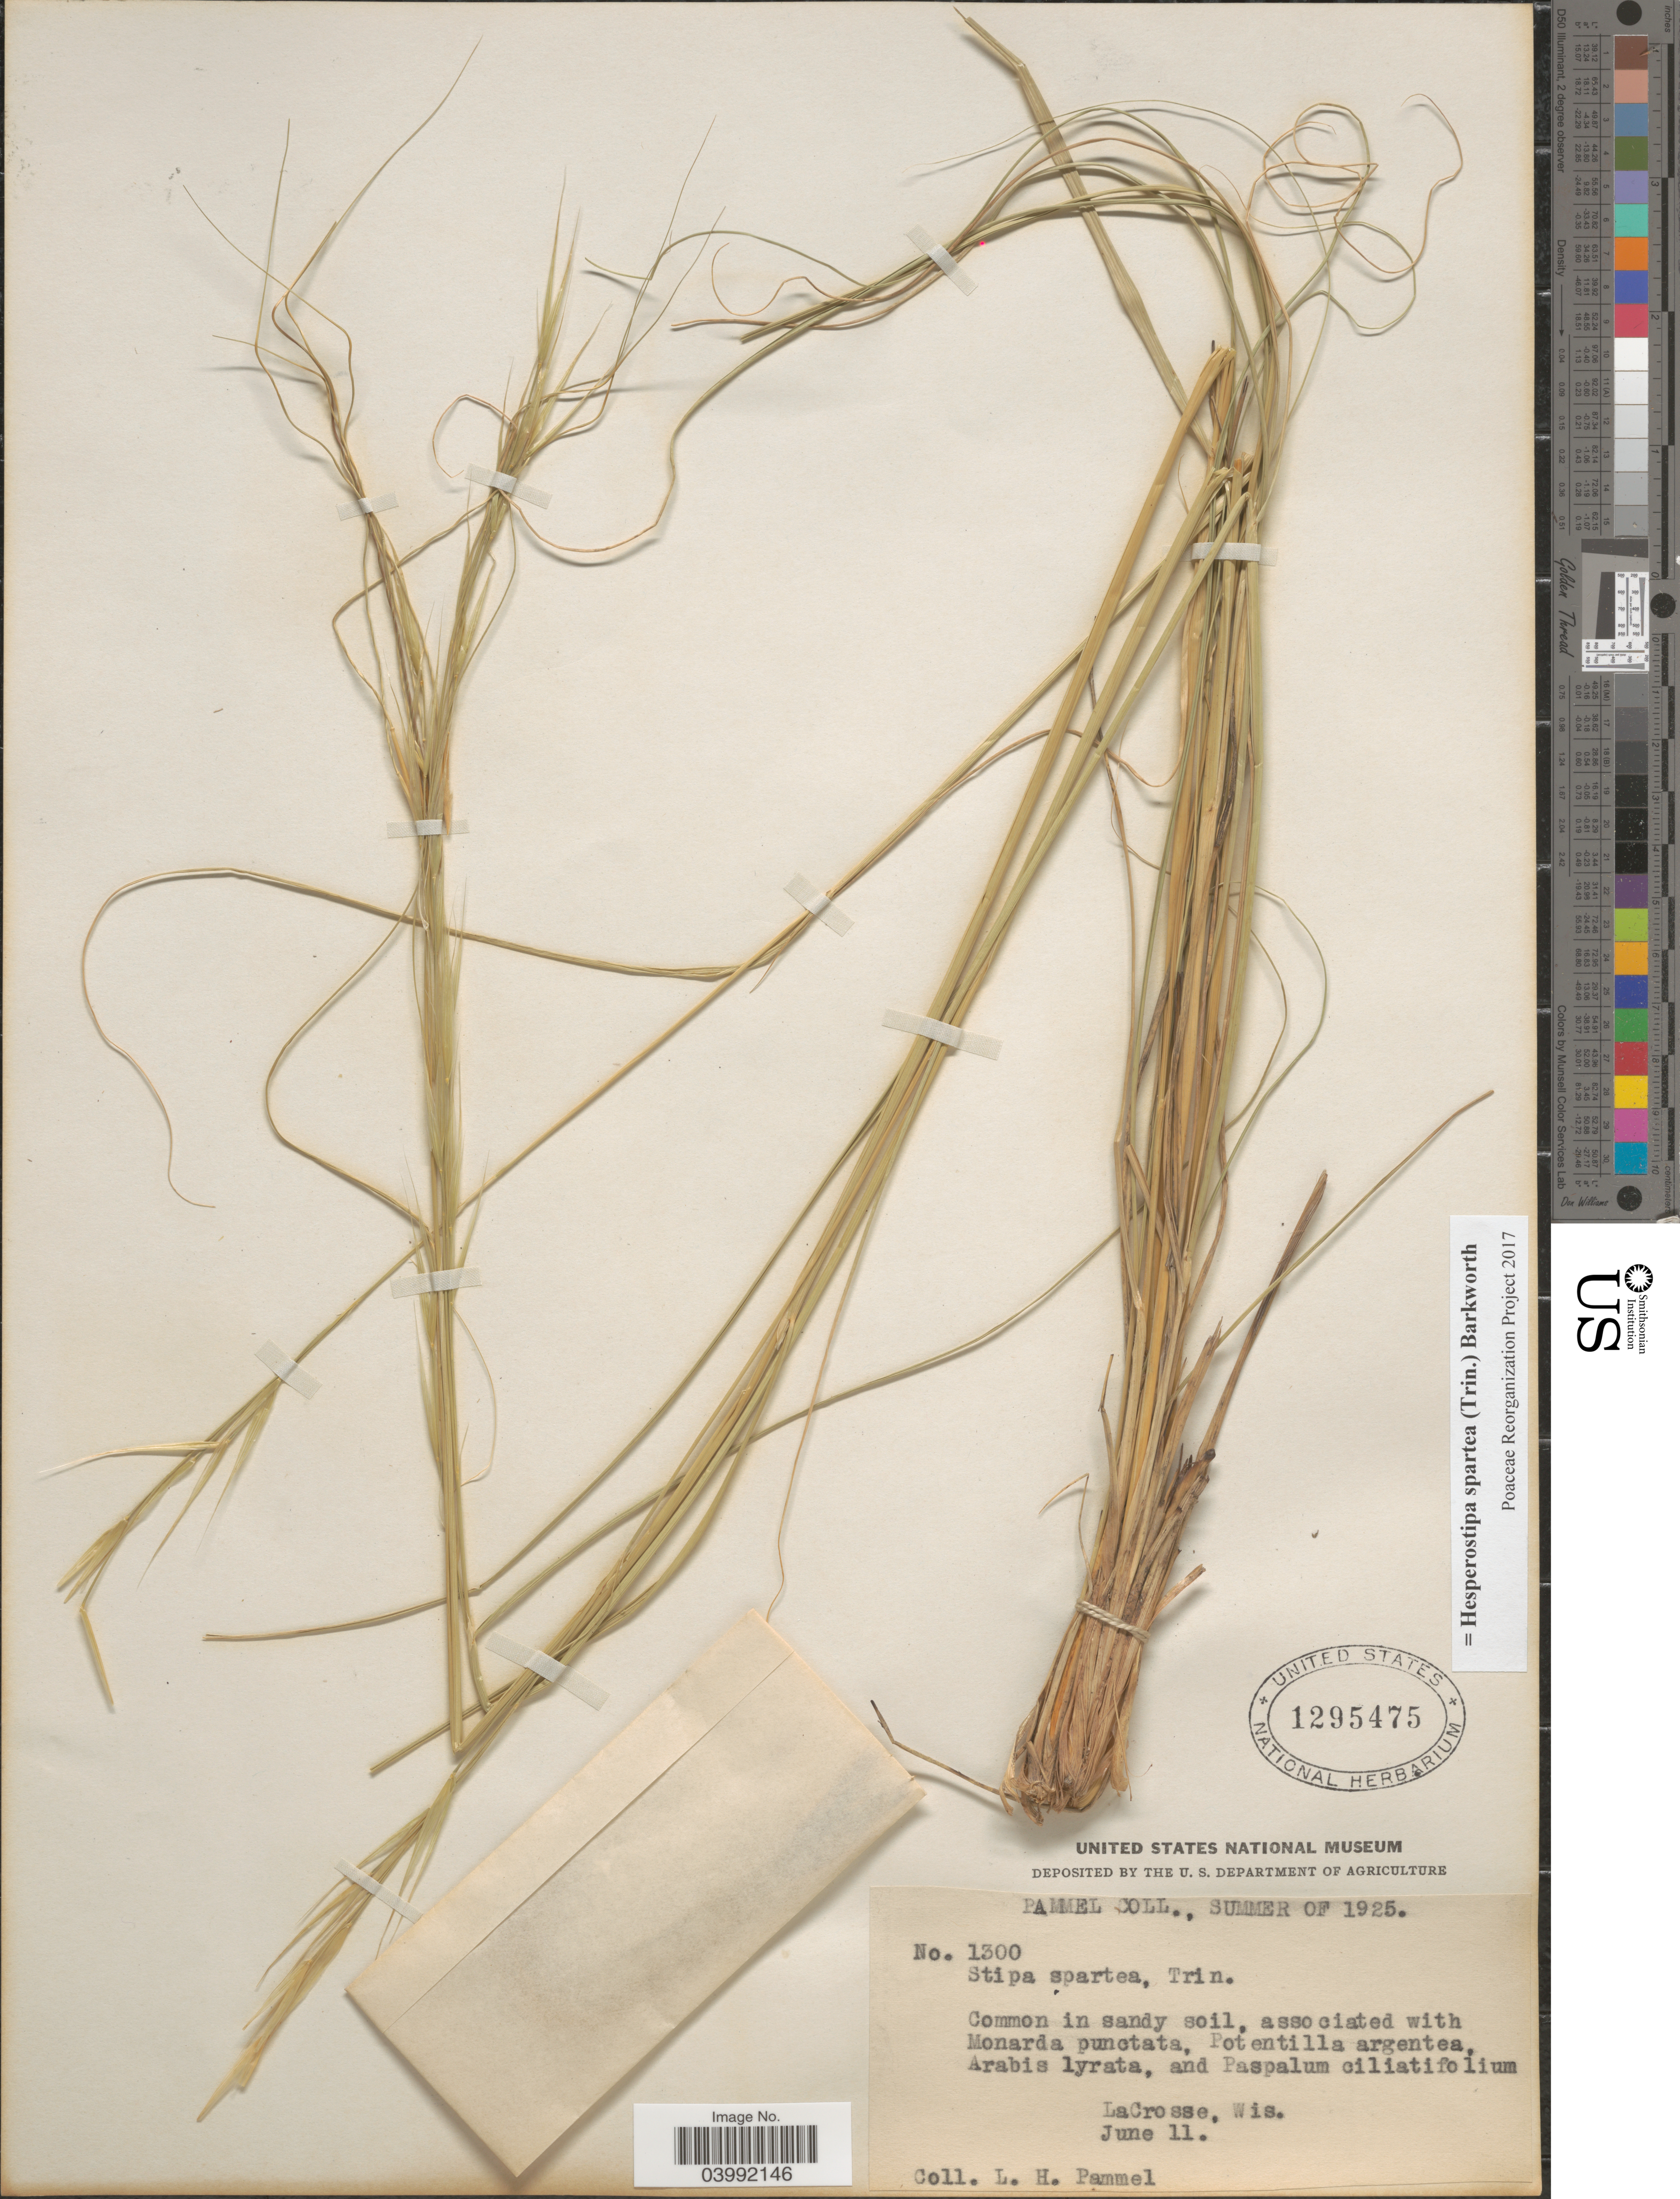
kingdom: Plantae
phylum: Tracheophyta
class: Liliopsida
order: Poales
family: Poaceae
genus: Hesperostipa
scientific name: Hesperostipa spartea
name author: (Trin.) Barkworth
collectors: L. Pammell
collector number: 1300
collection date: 1925-06-11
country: United States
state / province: Wisconsin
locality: LaCrosse.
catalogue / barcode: US 1295475